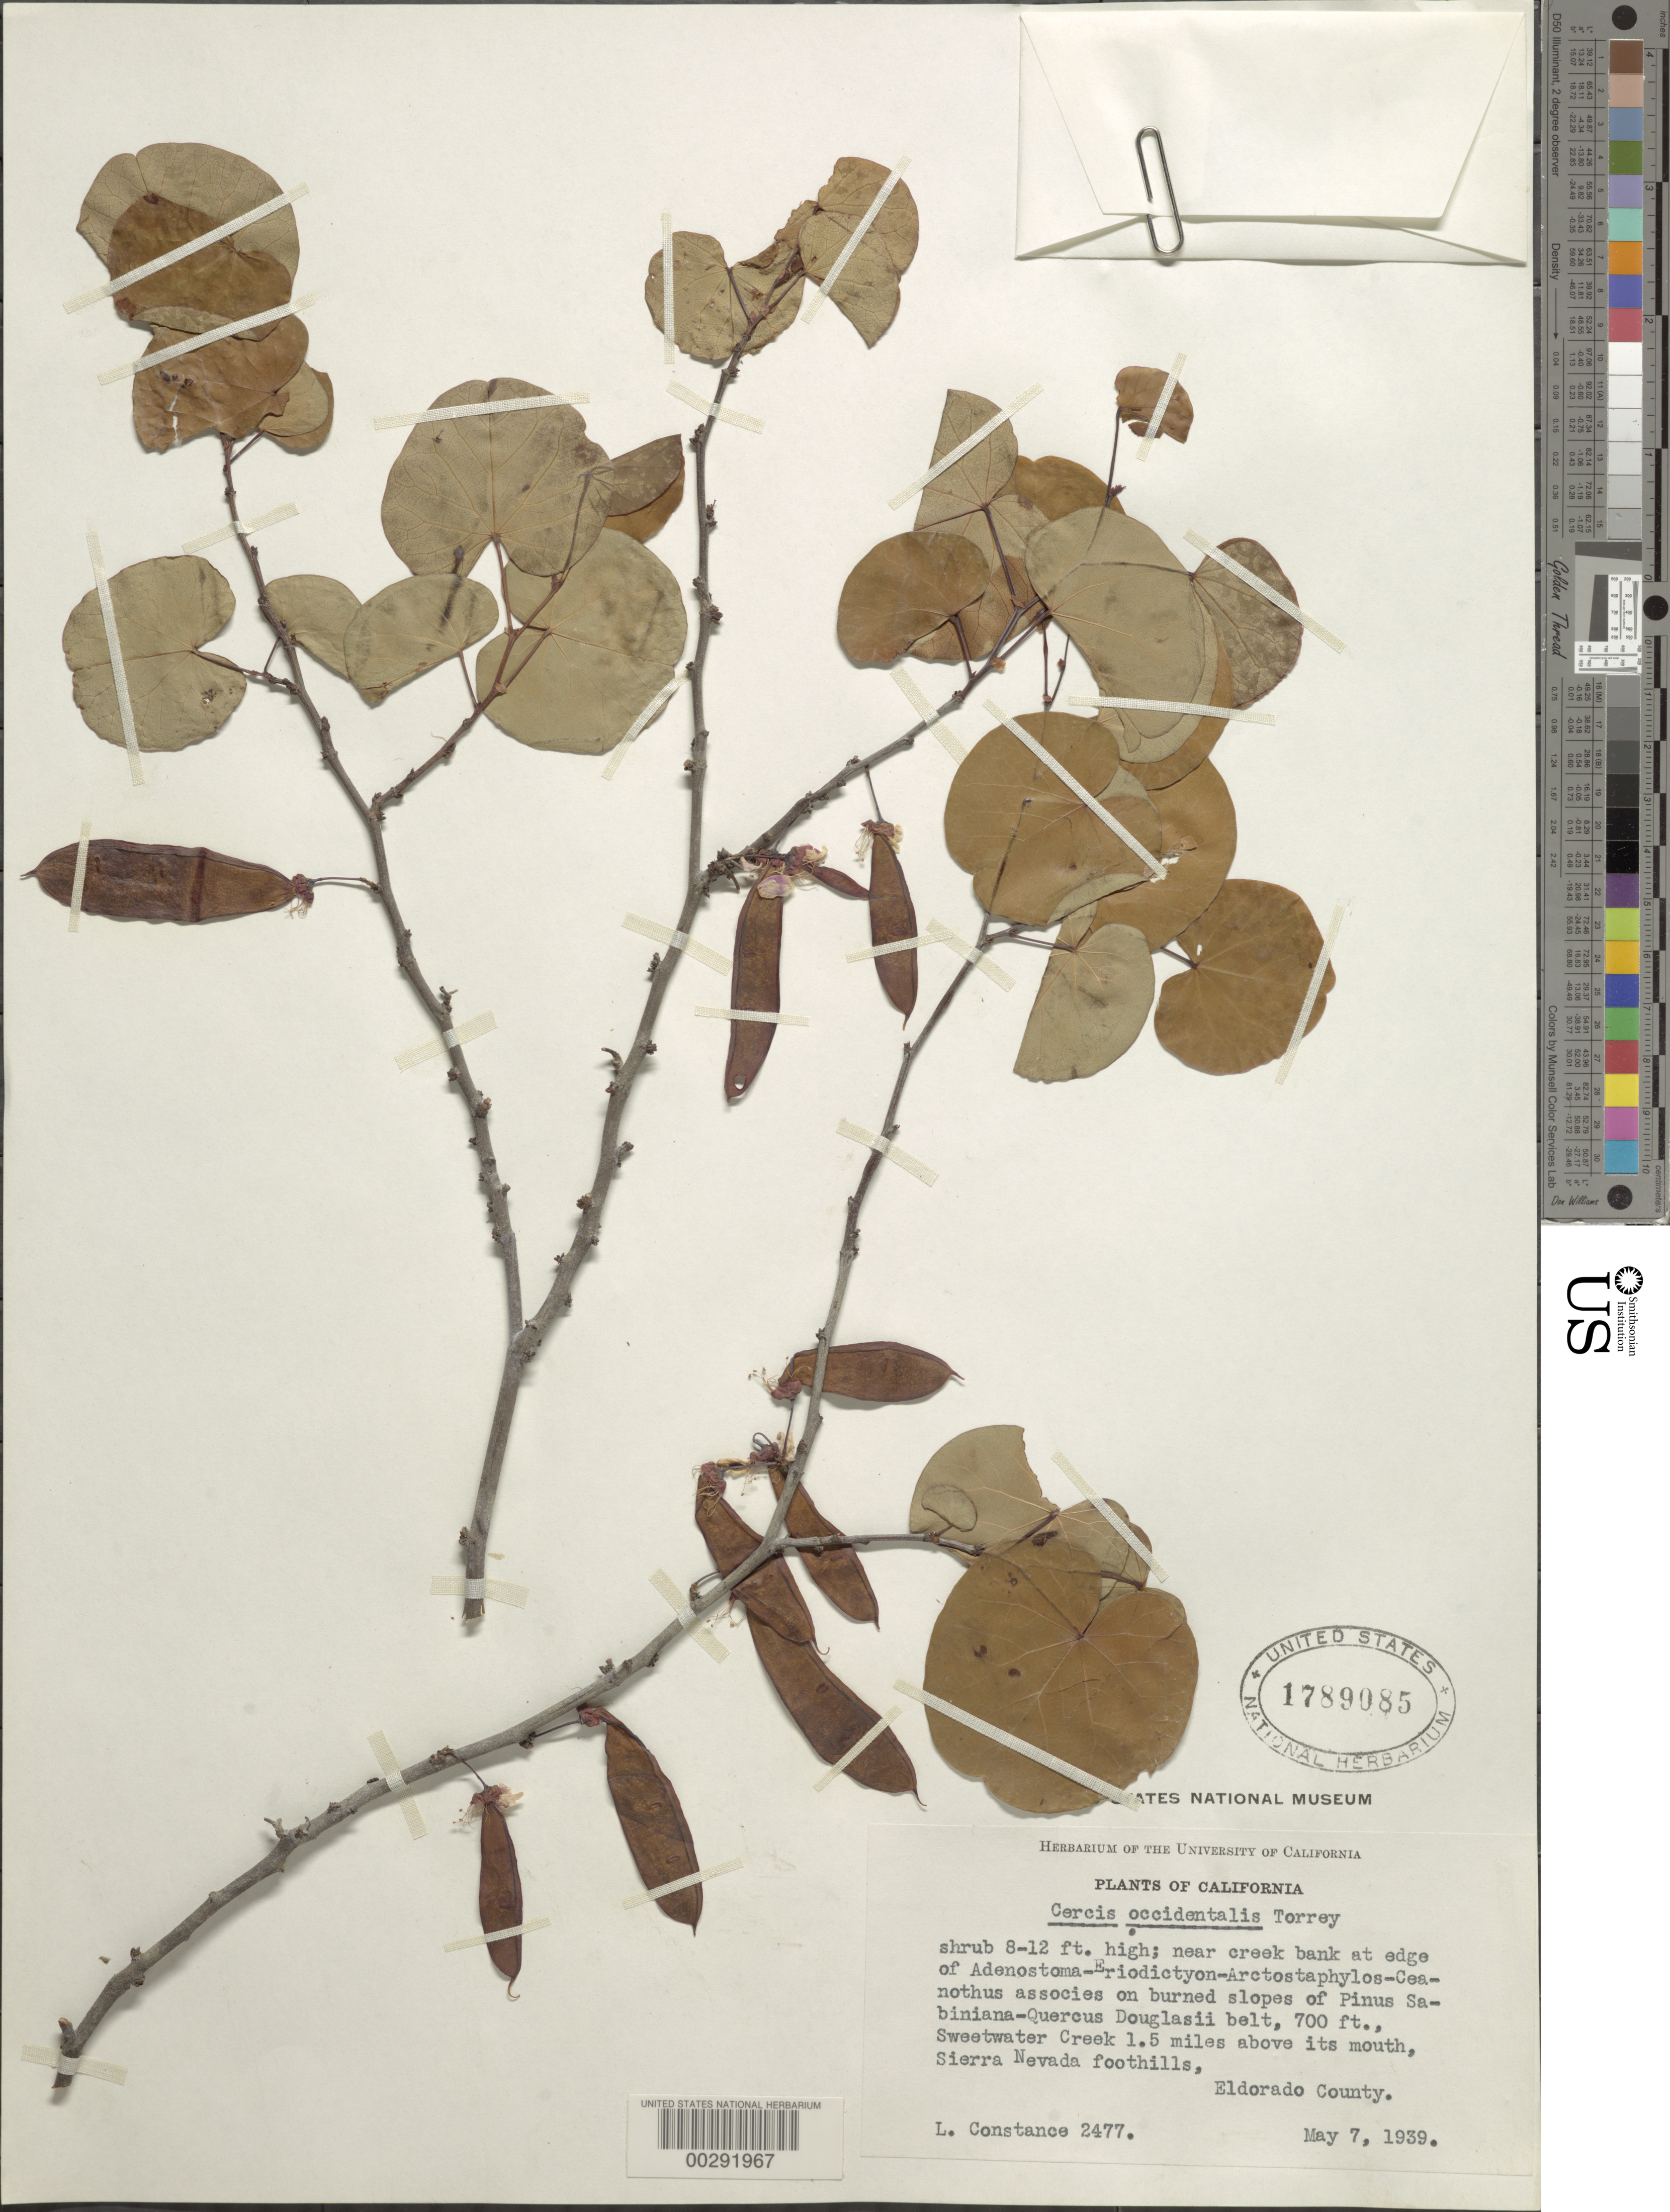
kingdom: Plantae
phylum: Tracheophyta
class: Magnoliopsida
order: Fabales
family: Fabaceae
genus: Cercis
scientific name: Cercis occidentalis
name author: Torr. ex A. Gray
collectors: L. Constance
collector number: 2477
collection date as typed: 07 May 1939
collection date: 1939-05-07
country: United States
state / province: California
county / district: El Dorado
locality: Sweetwater creeek 1.5 mi above its mouth, sierra nevada foothills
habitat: Near creek bank at edge associated foliage on burned slopes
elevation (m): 213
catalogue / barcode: US 1789085